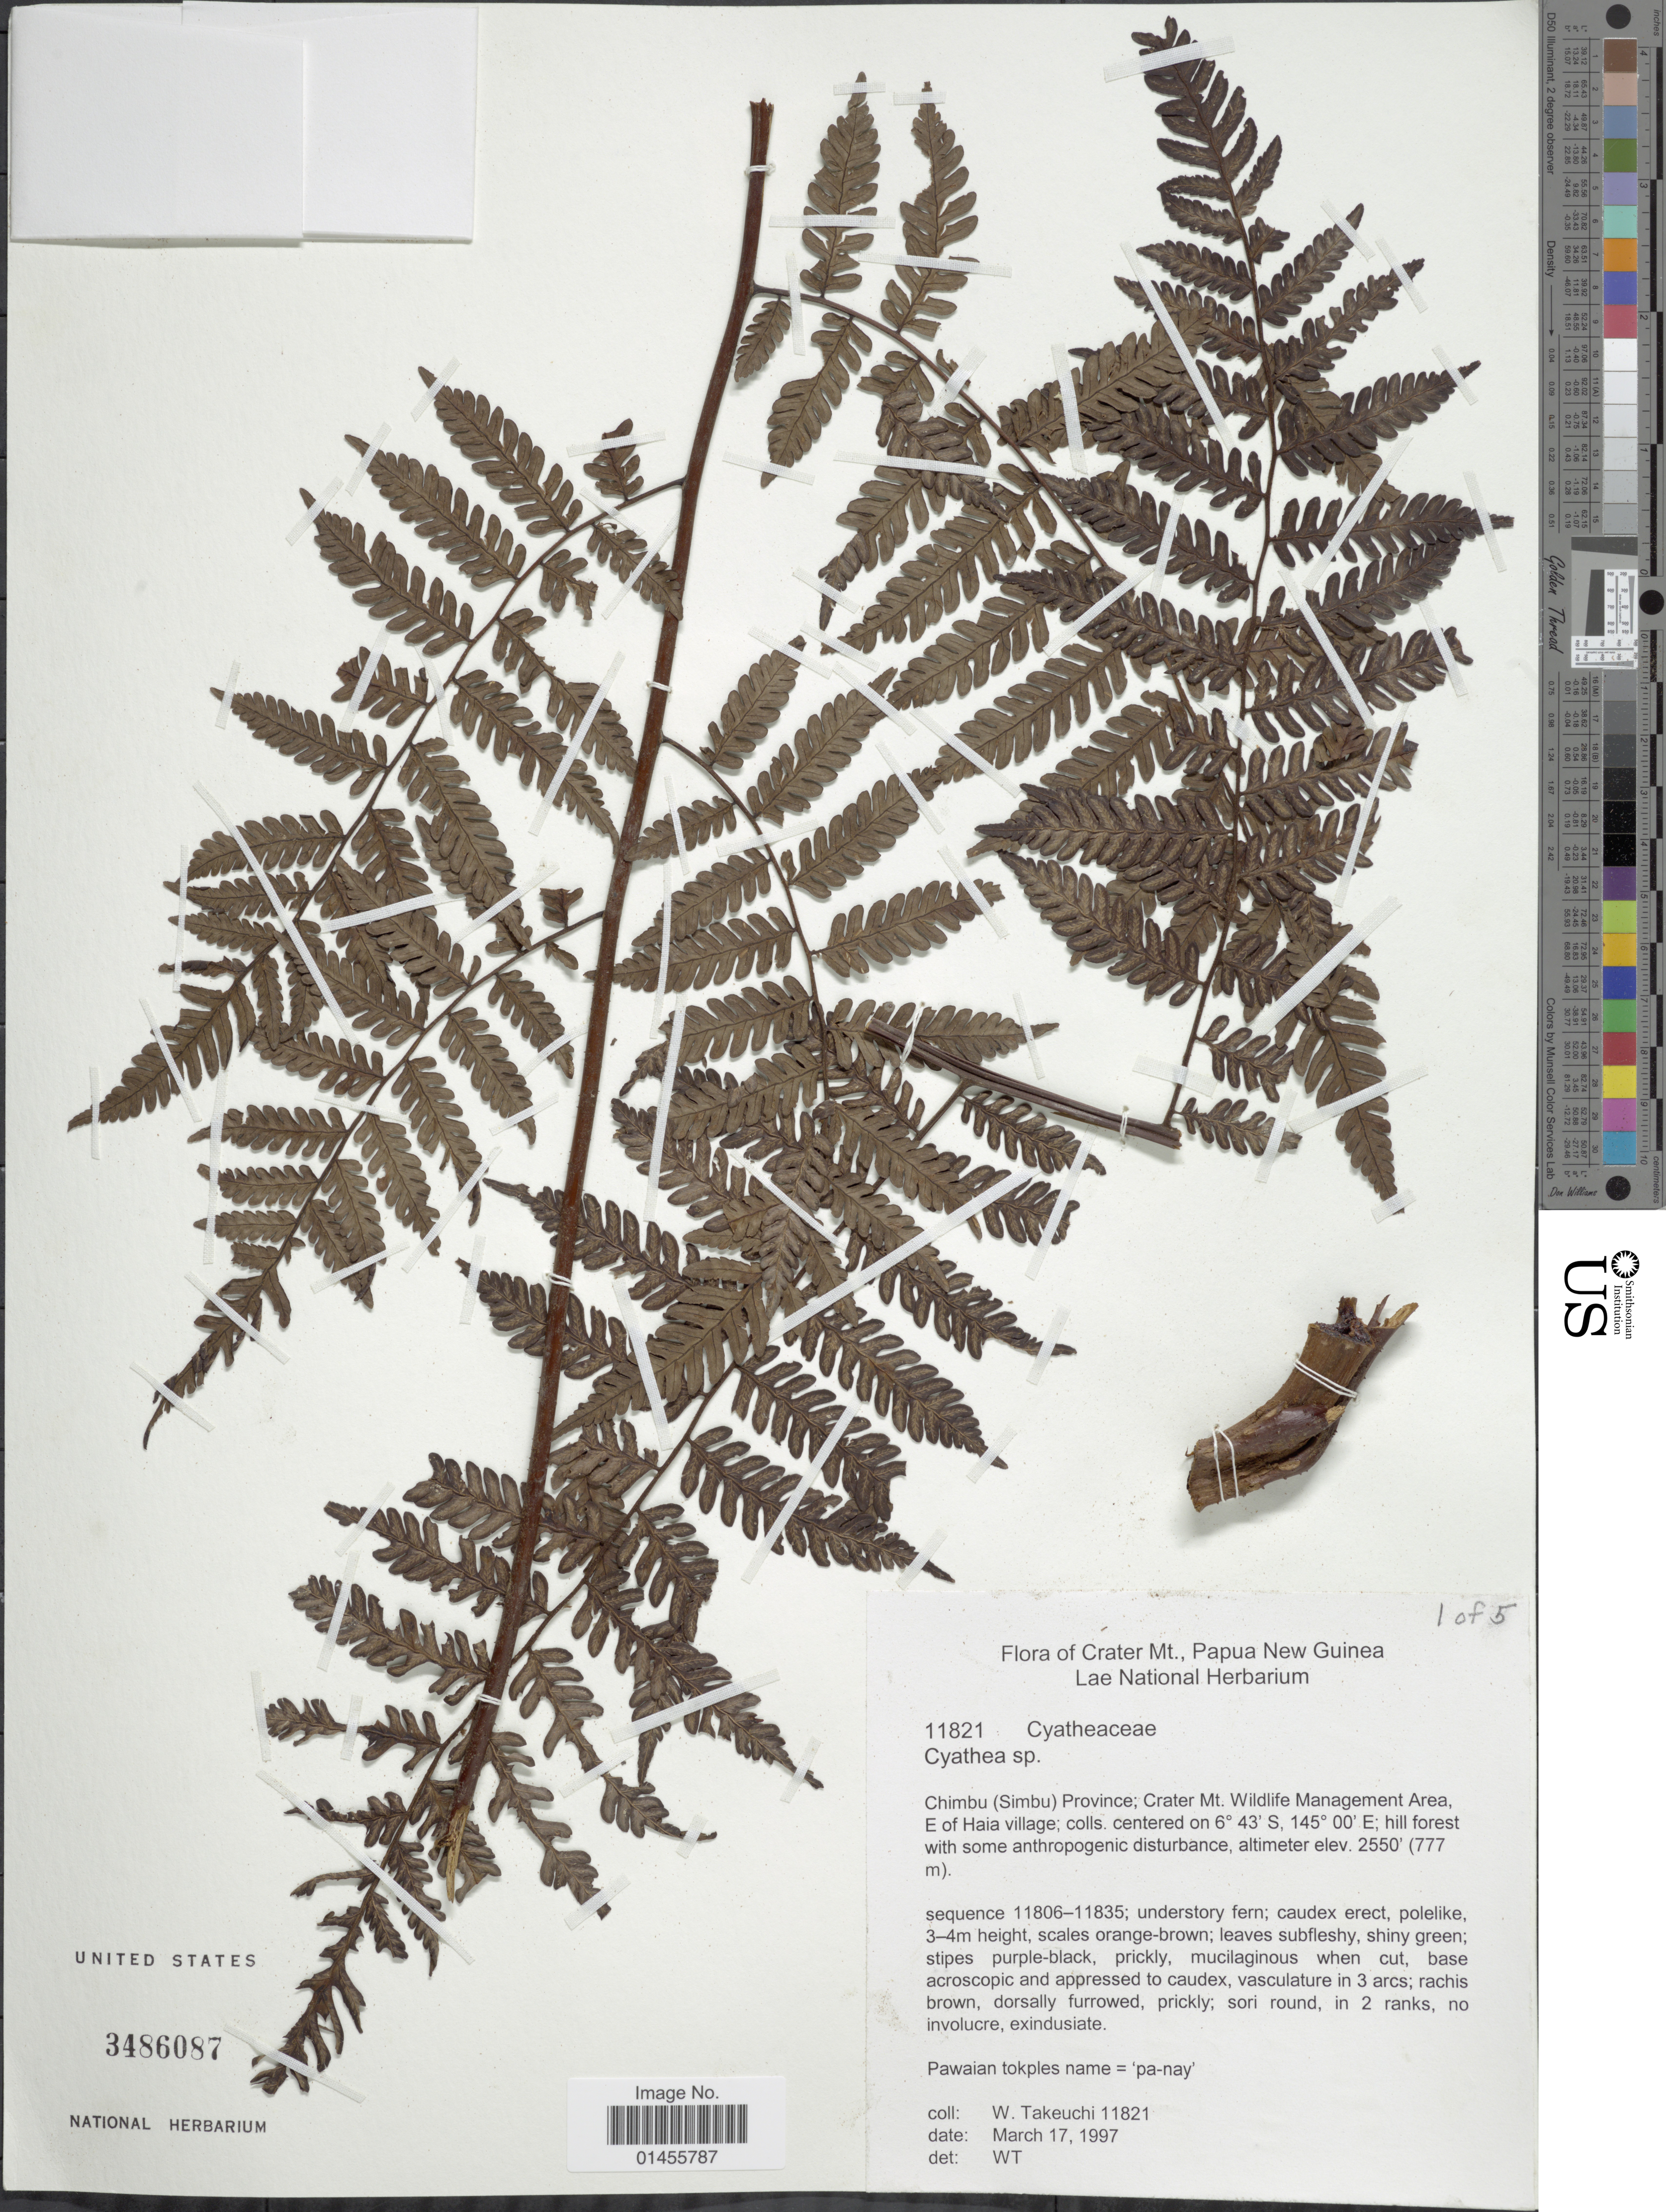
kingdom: Plantae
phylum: Tracheophyta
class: Polypodiopsida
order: Cyatheales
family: Cyatheaceae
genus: Alsophila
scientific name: Alsophila sp.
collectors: W. Takeuchi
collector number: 11821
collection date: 1997-03-17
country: Papua New Guinea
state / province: Chimbu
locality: Chimbu (Simbu) Province; crater Mt. Wildlife Management Area, E. of Haia village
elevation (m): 777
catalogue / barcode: US 3486087